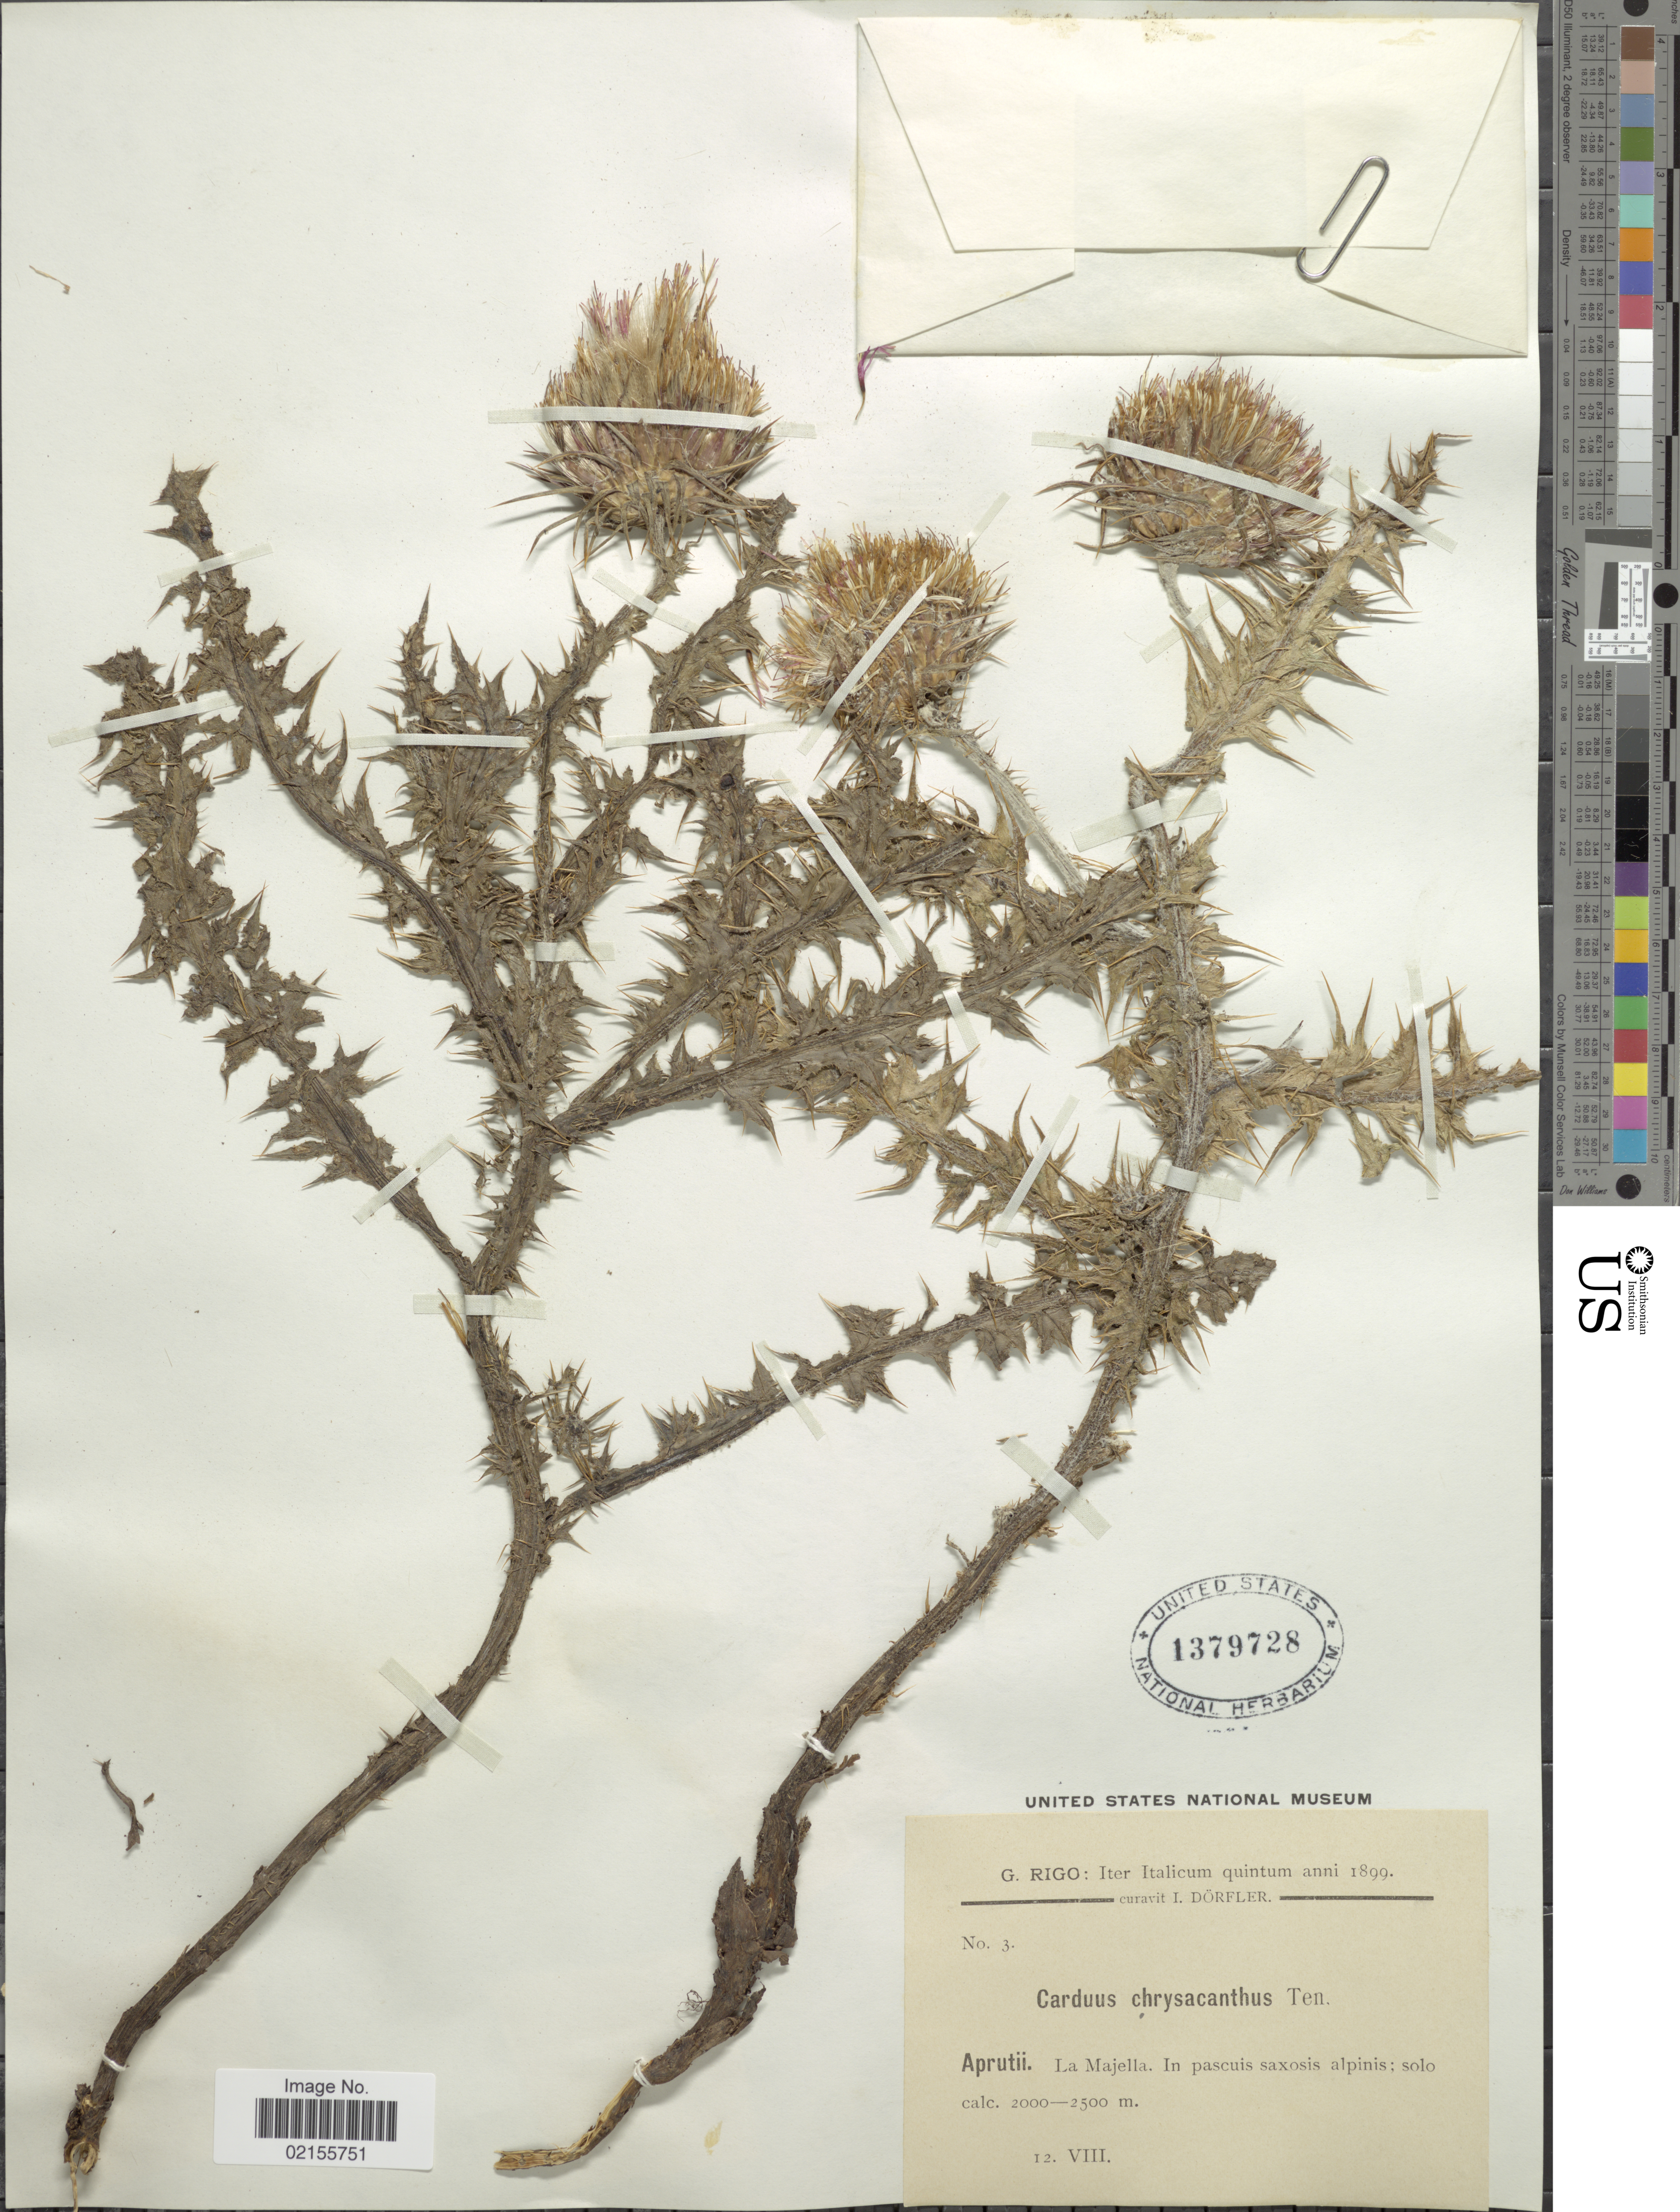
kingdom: Plantae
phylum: Tracheophyta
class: Magnoliopsida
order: Asterales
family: Asteraceae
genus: Carduus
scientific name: Carduus chrysacanthus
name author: Ten.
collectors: G. Rigo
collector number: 3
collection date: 1899-08-12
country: Italy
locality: Apruptii. La Majella. In pascuis saxosis alpinis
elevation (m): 2000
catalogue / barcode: US 1379728